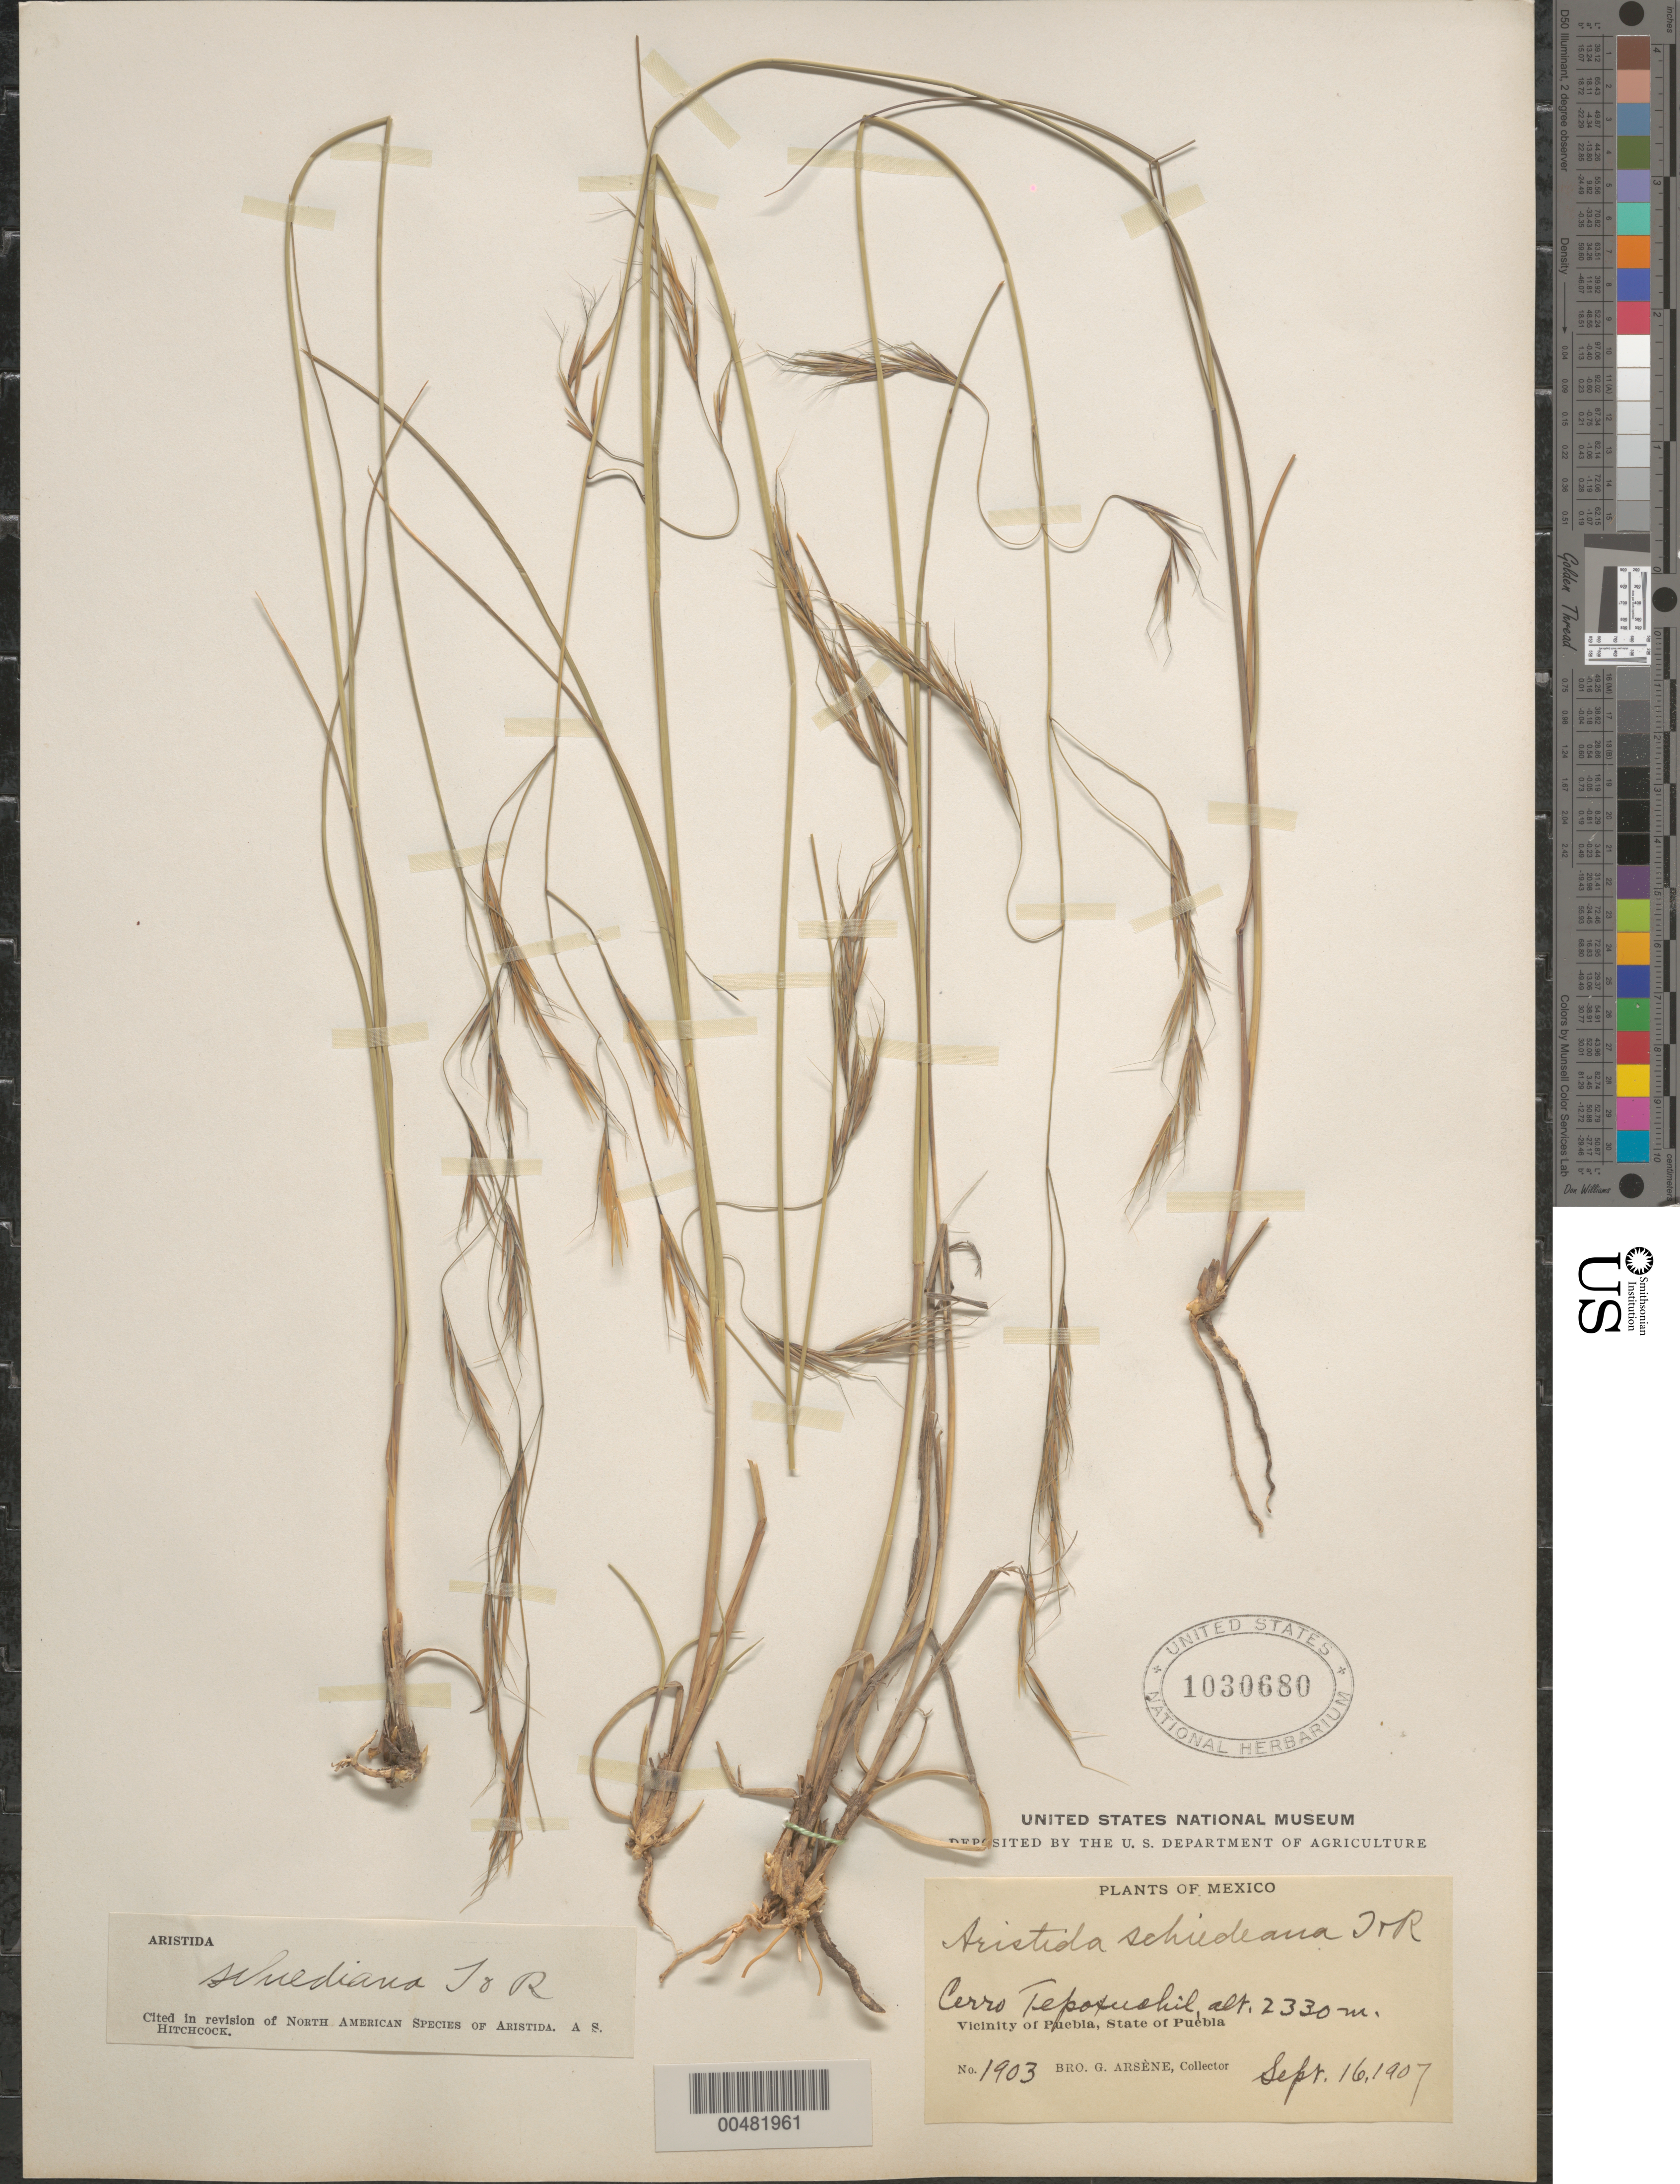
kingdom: Plantae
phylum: Tracheophyta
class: Liliopsida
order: Poales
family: Poaceae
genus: Aristida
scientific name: Aristida schiedeana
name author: Trin. & Rupr.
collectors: Bro. G. Arsène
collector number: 1903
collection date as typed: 16 Sep 1907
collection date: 1907-09-16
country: Mexico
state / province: Puebla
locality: Vicinity of Puebla, Cerro Tepoxuchil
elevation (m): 2330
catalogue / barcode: US 1030680